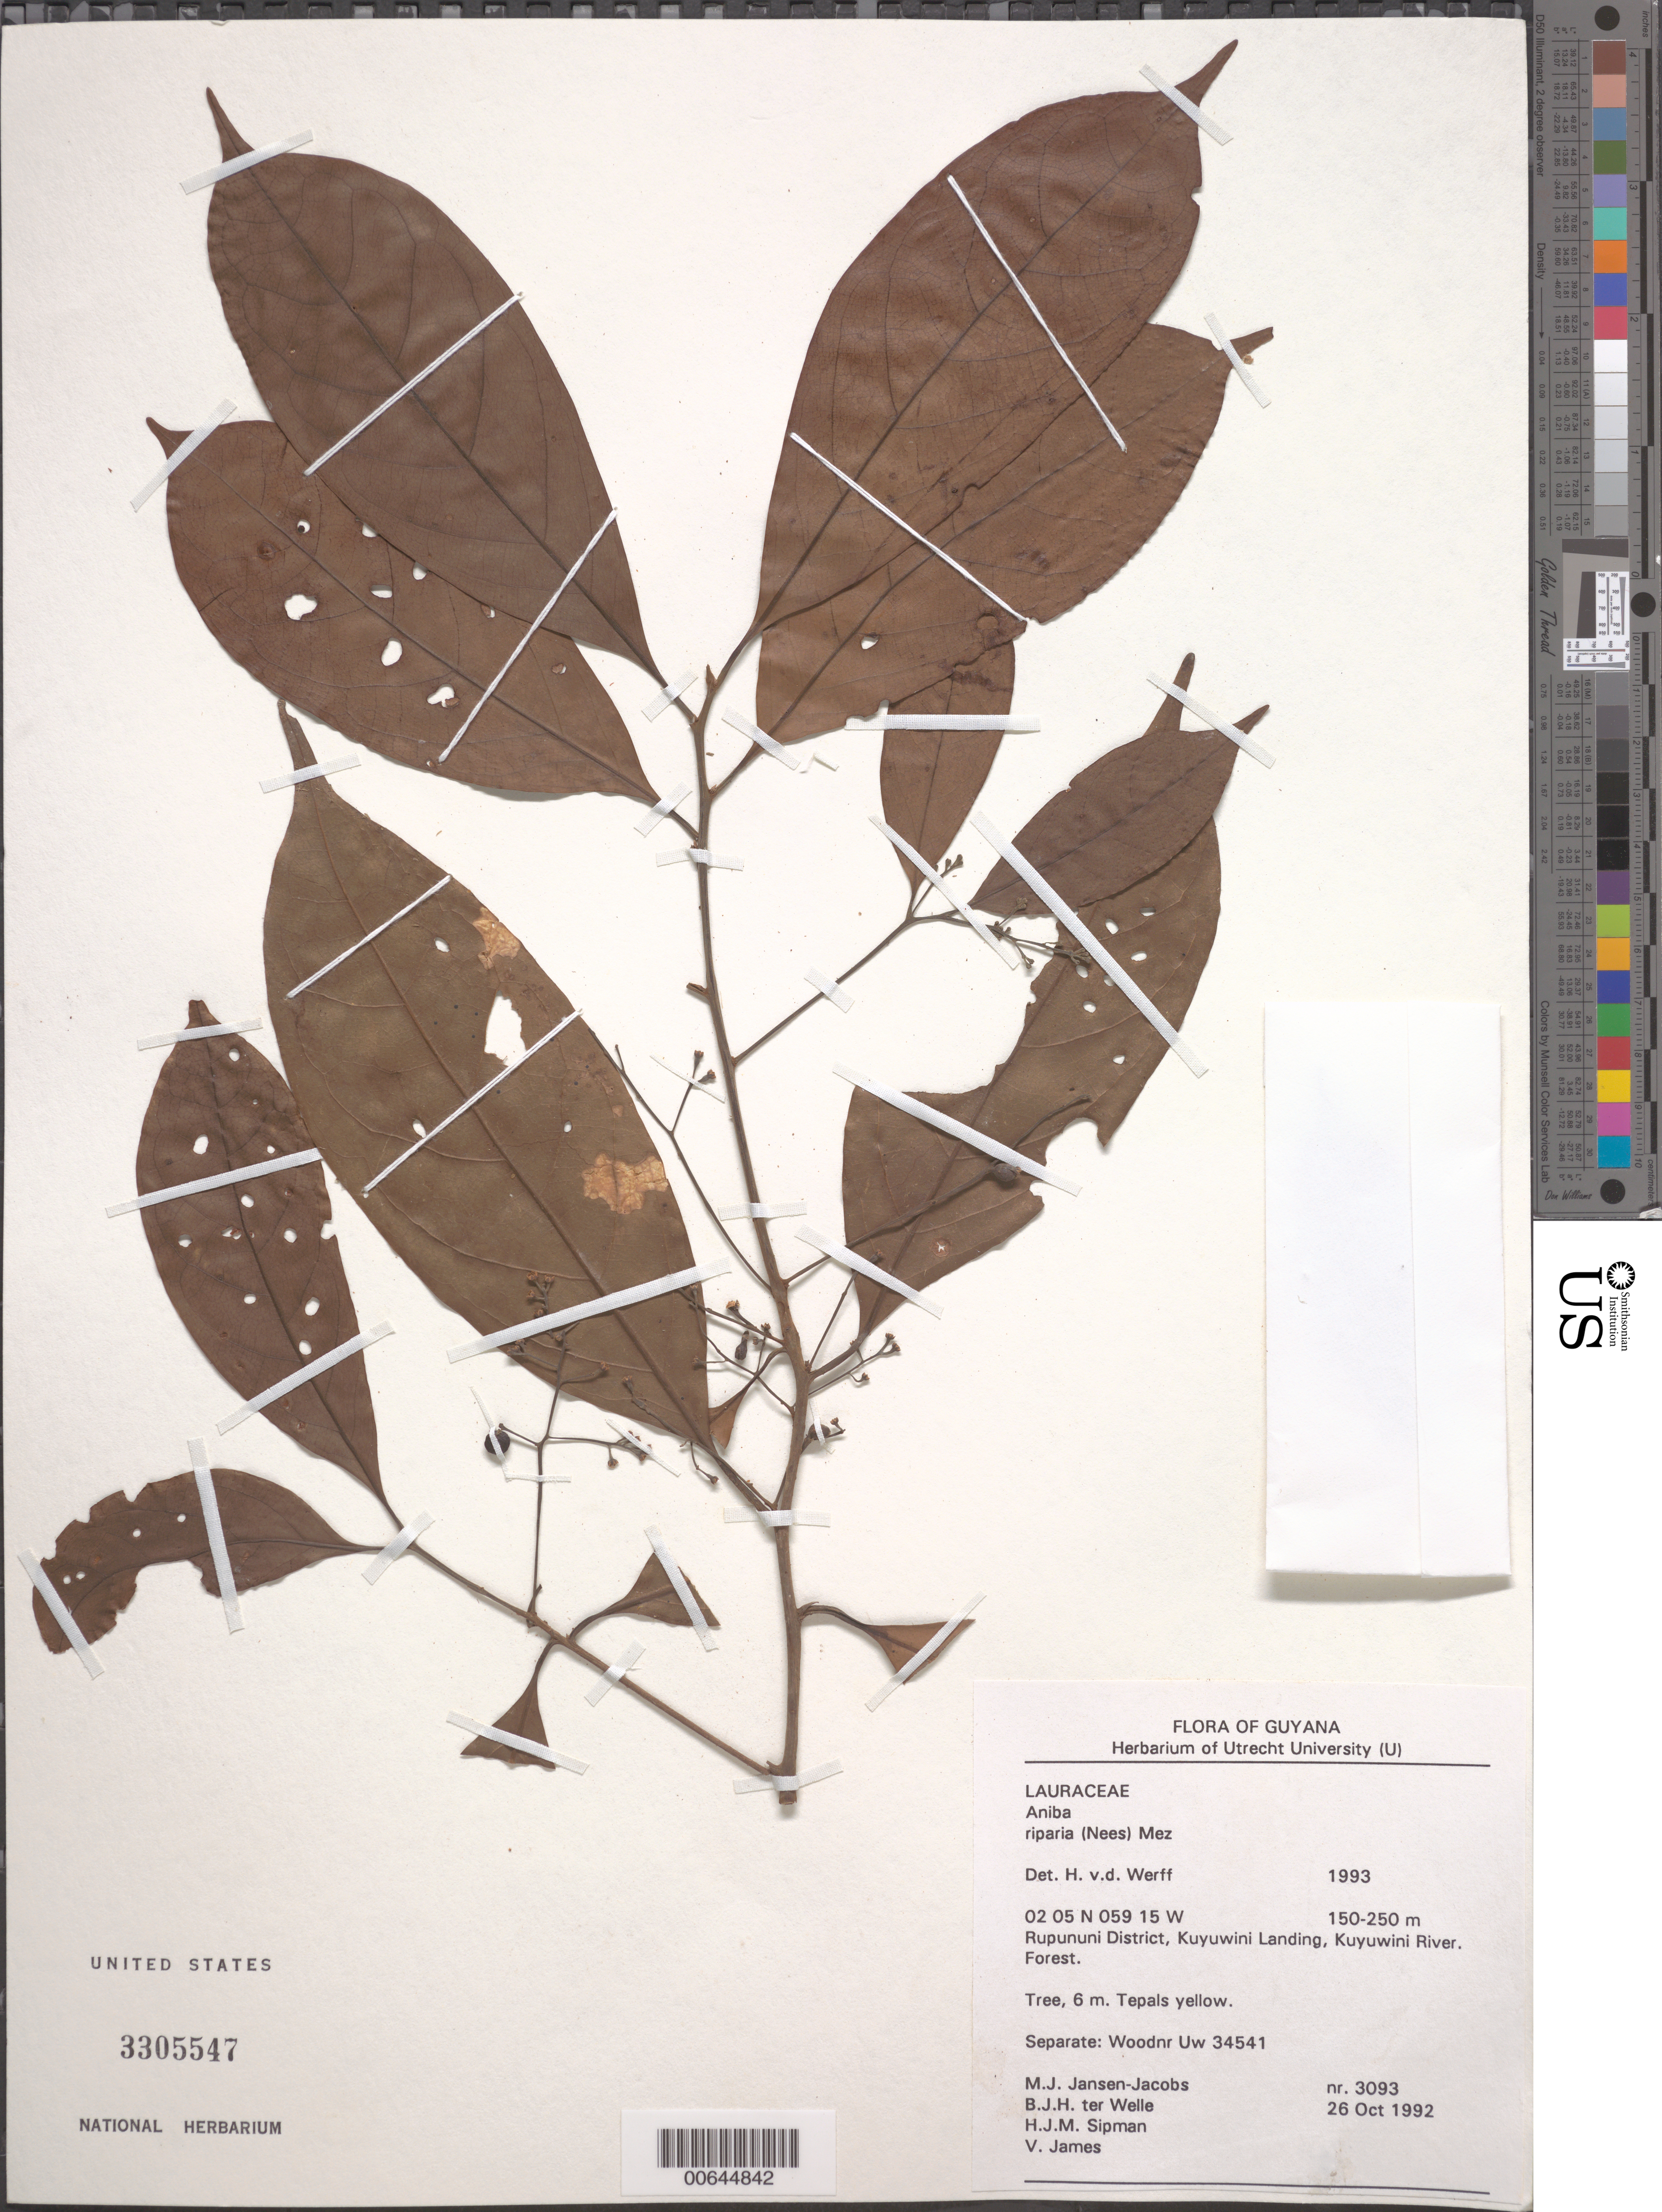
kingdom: Plantae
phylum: Tracheophyta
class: Magnoliopsida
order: Laurales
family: Lauraceae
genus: Aniba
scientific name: Aniba riparia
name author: (Nees) Mez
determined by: van der Werff, H., (MO), Missouri Botanical Garden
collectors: M. J. Jansen-Jacobs, B. Welle, H. J. M. Sipman & V. James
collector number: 3093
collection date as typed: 26-Oct-92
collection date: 1992-10-26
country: Guyana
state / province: U. Takutu-U. Essequibo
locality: Kuyuwini Landing, Kuyuwini River, Rupununi District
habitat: Forest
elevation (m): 150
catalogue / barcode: US 3305547